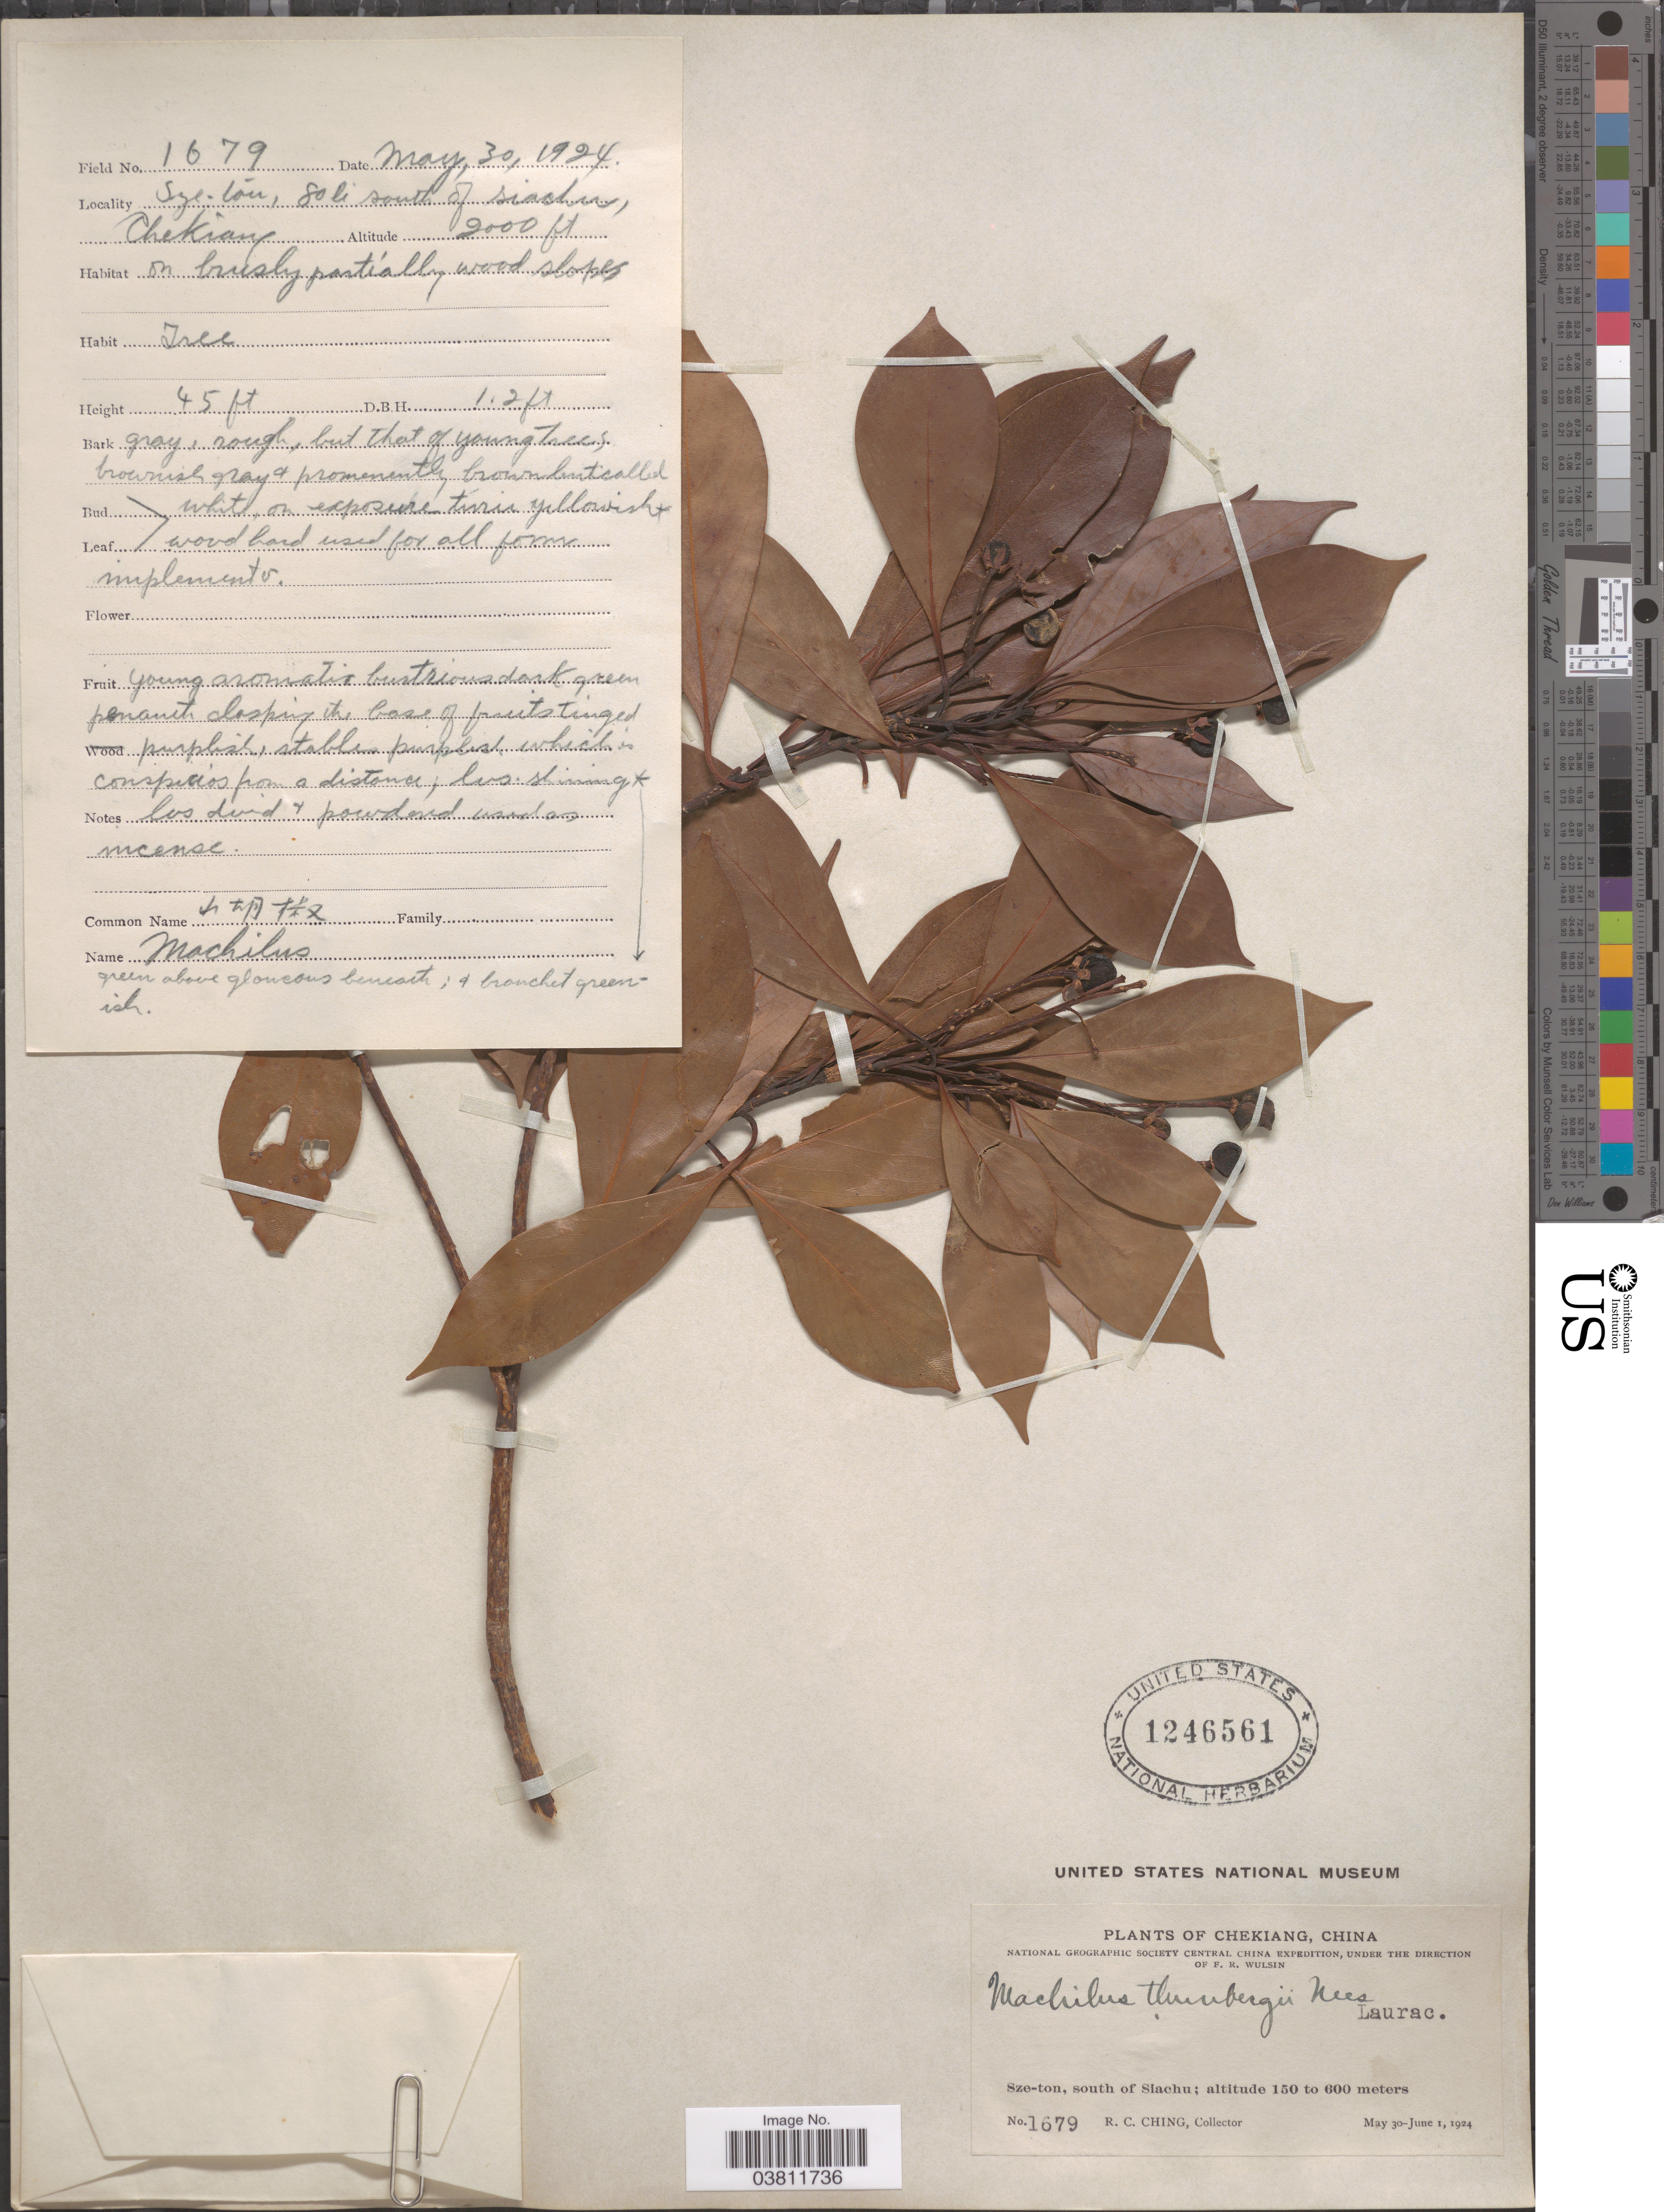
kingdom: Plantae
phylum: Tracheophyta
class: Magnoliopsida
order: Laurales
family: Lauraceae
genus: Machilus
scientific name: Machilus thunbergii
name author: Siebold & Zucc.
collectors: R. C. Ching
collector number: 1679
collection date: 1924-05-30/1924-06-01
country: China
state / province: Zhejiang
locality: Chekiang. Sze-ton, south of Siachu.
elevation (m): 150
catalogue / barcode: US 1246561